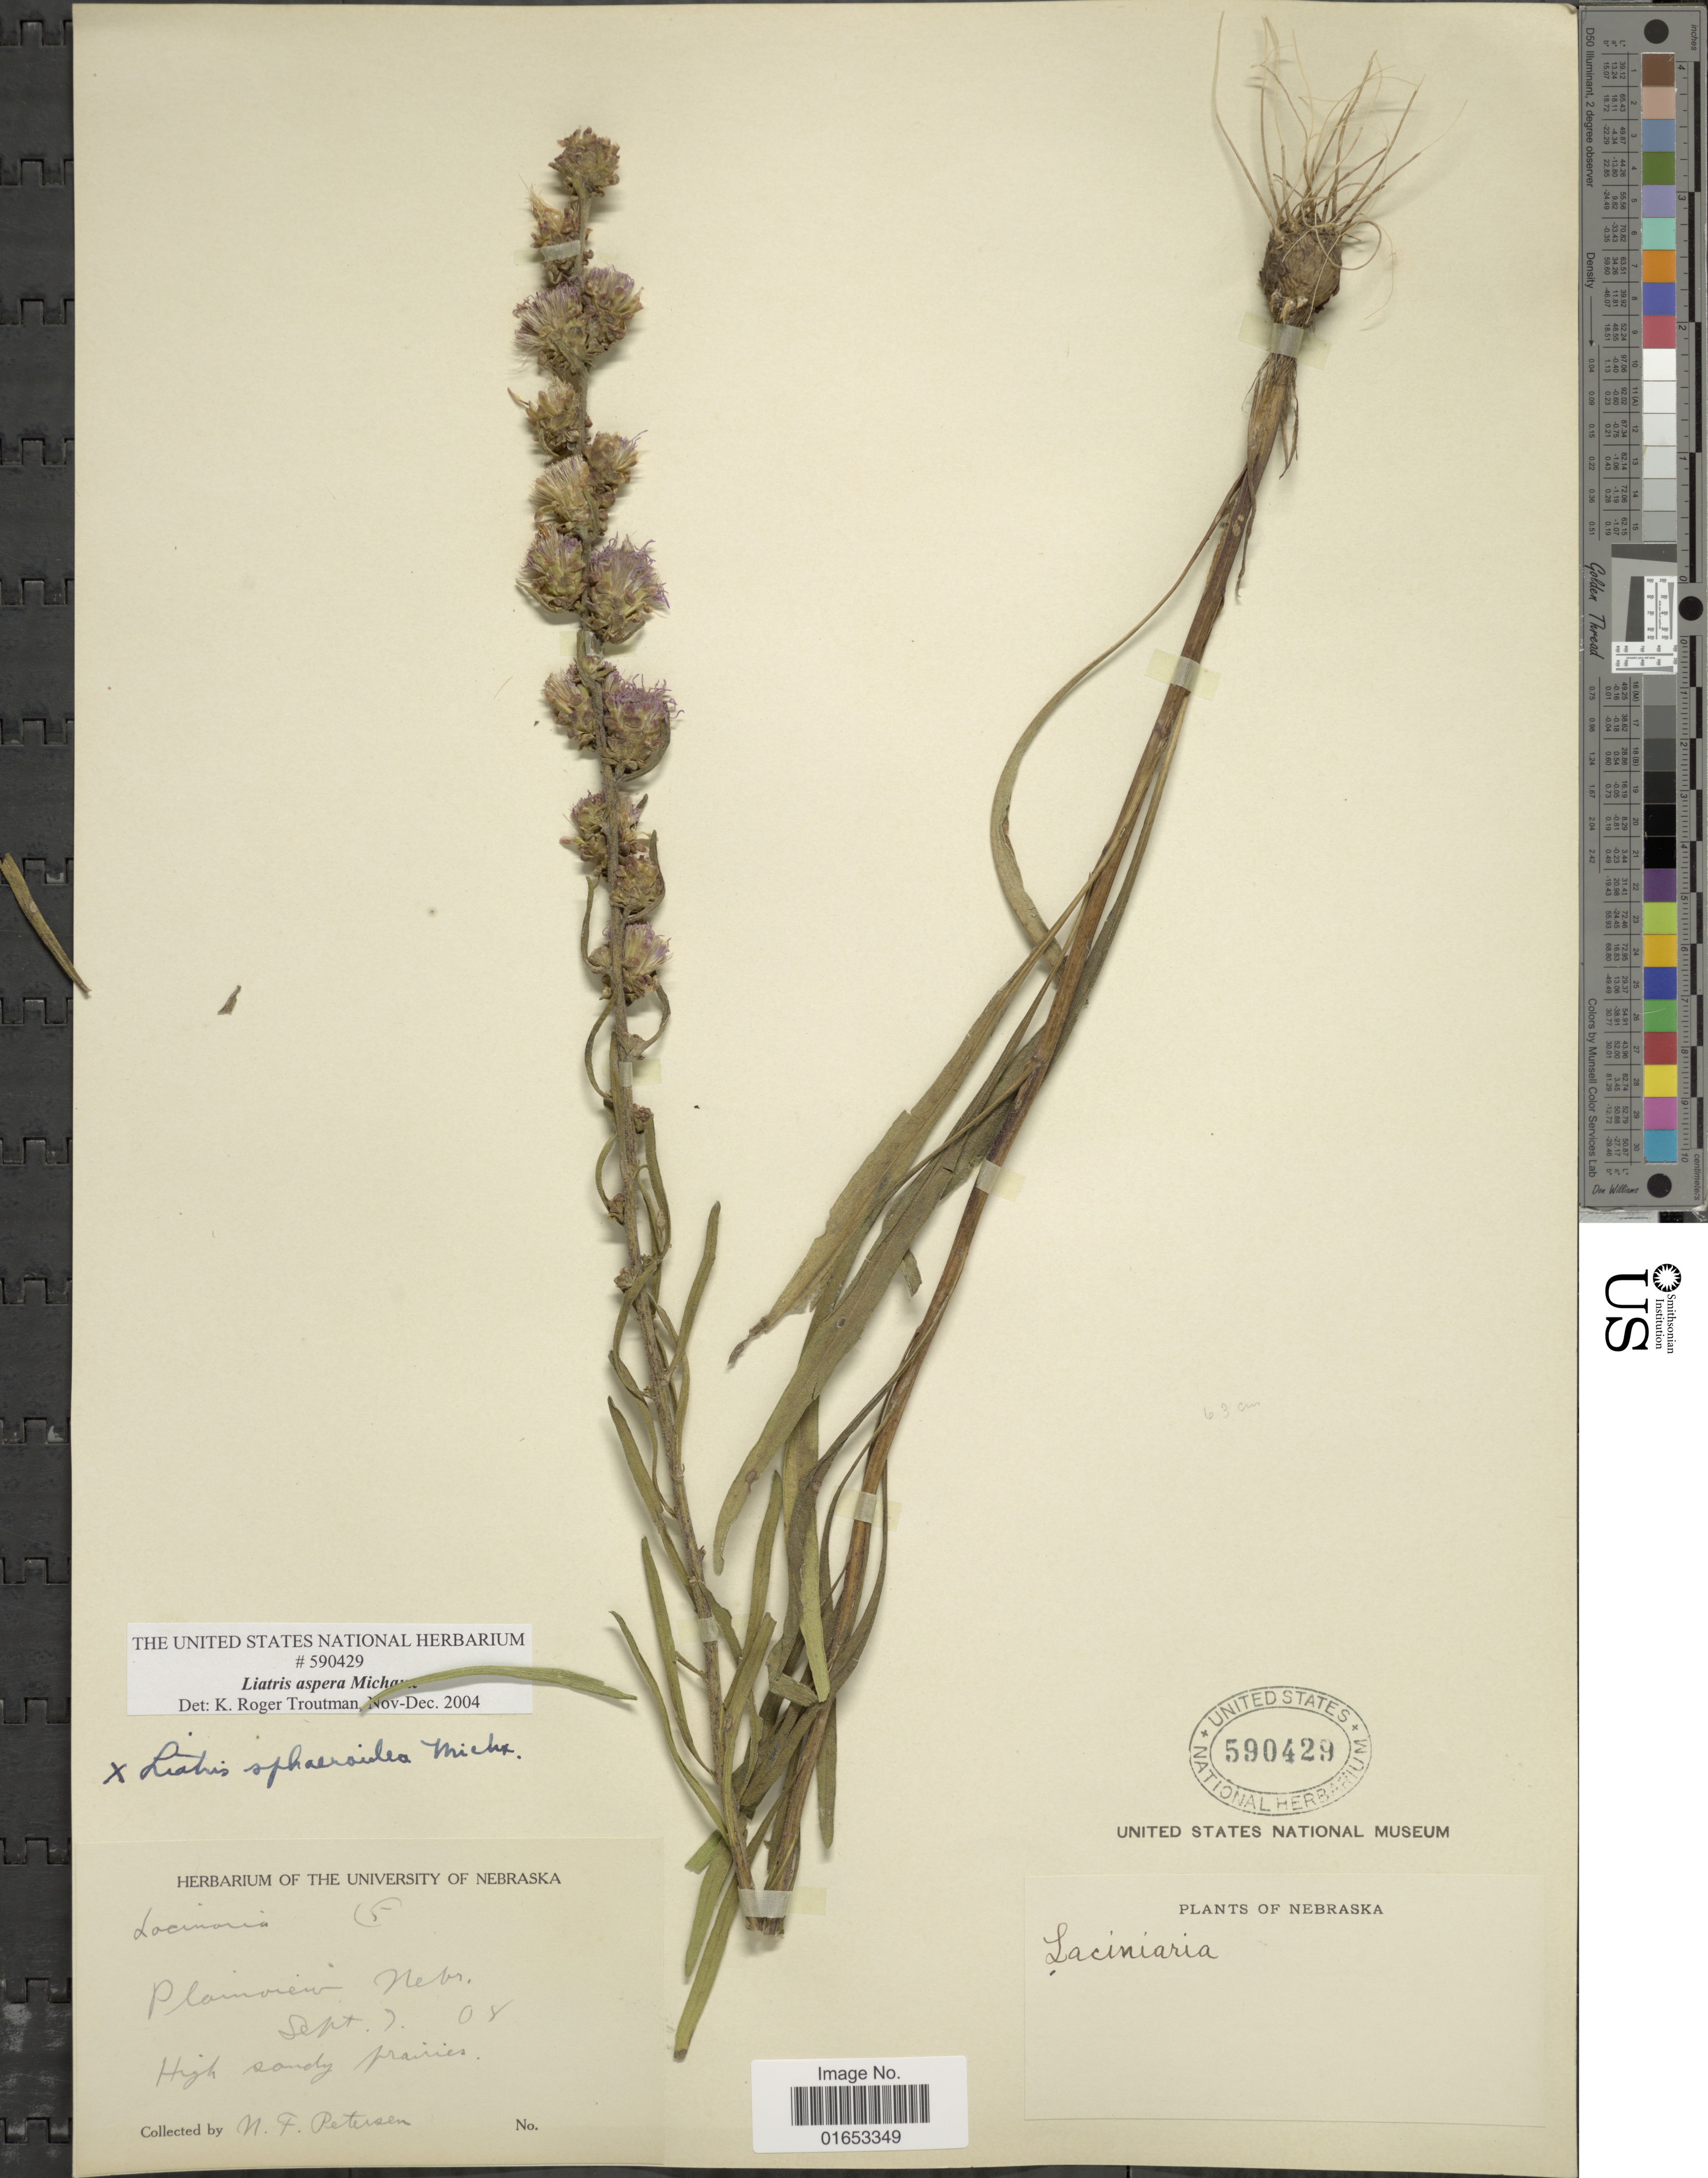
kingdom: Plantae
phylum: Tracheophyta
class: Magnoliopsida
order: Asterales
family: Asteraceae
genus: Liatris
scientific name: Liatris aspera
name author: Michx.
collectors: N. F. Peterson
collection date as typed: Transcribed d/m/y: 7/8/8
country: United States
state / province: Nebraska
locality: Plainview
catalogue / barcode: US 590429